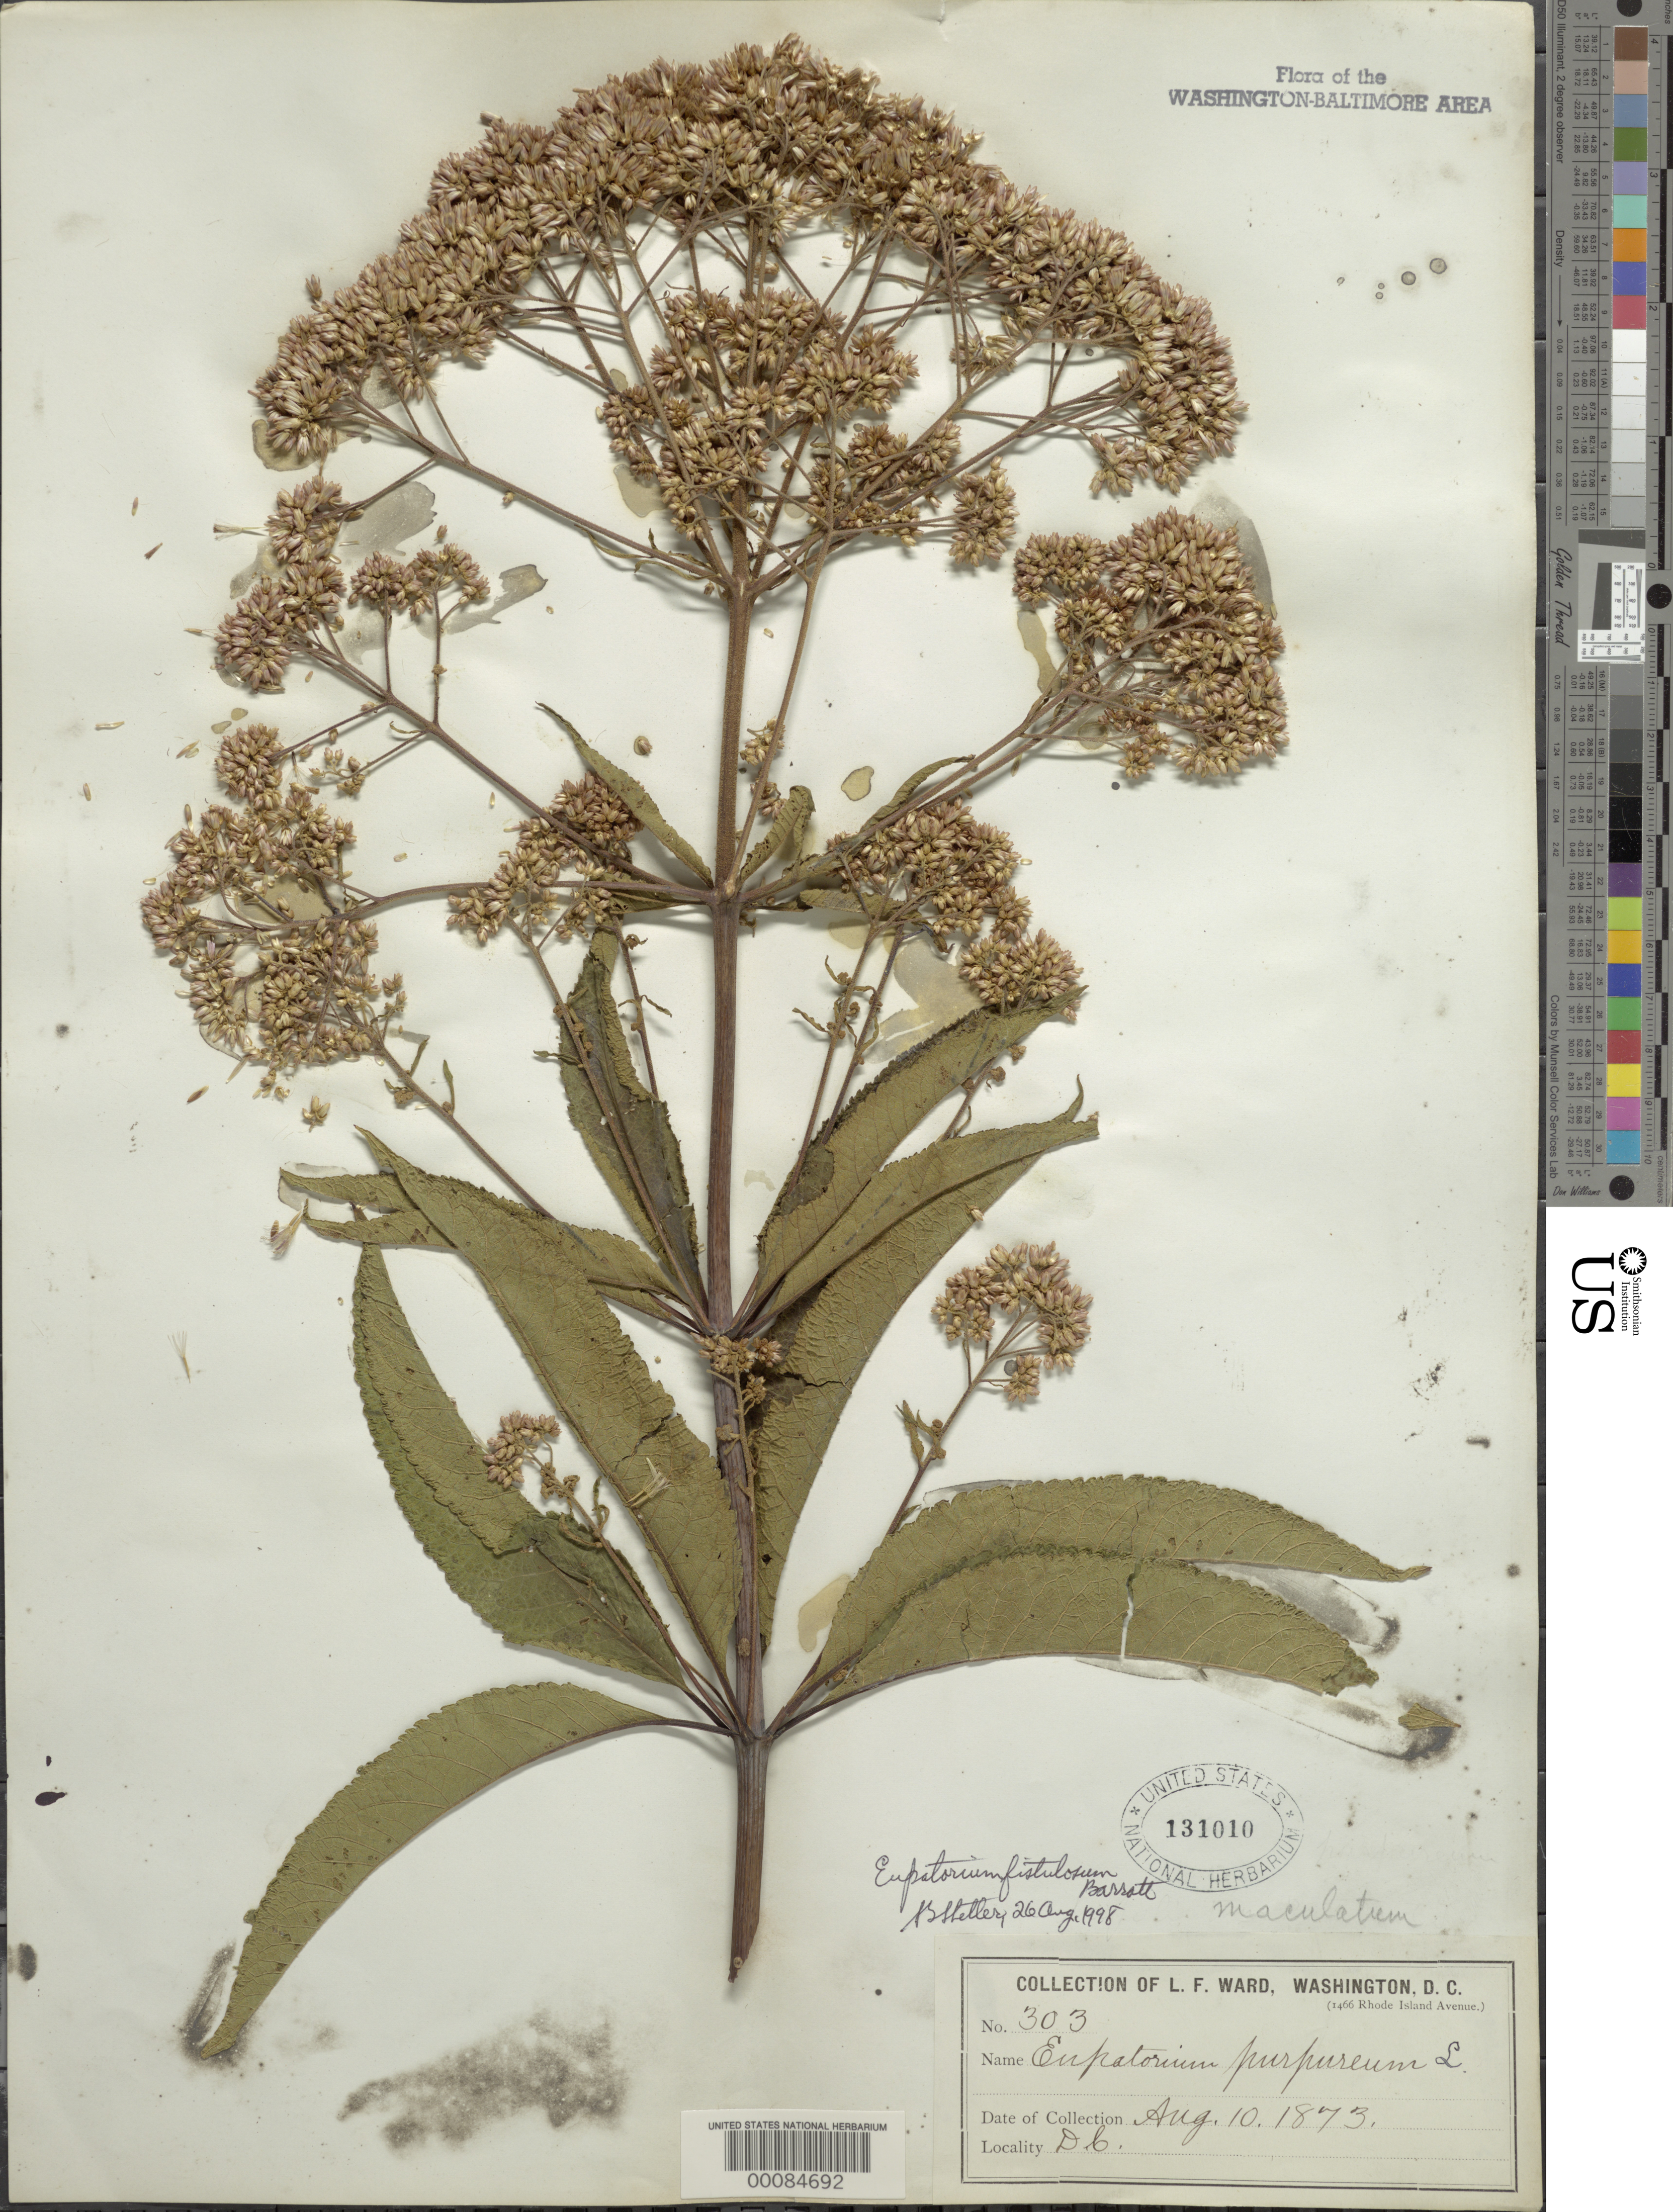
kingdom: Plantae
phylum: Tracheophyta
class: Magnoliopsida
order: Asterales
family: Asteraceae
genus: Eupatorium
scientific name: Eupatorium fistulosum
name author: Barratt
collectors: L. F. Ward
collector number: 303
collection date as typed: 10 Aug 1873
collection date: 1873-08-10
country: United States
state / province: District of Columbia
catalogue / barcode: US 131010